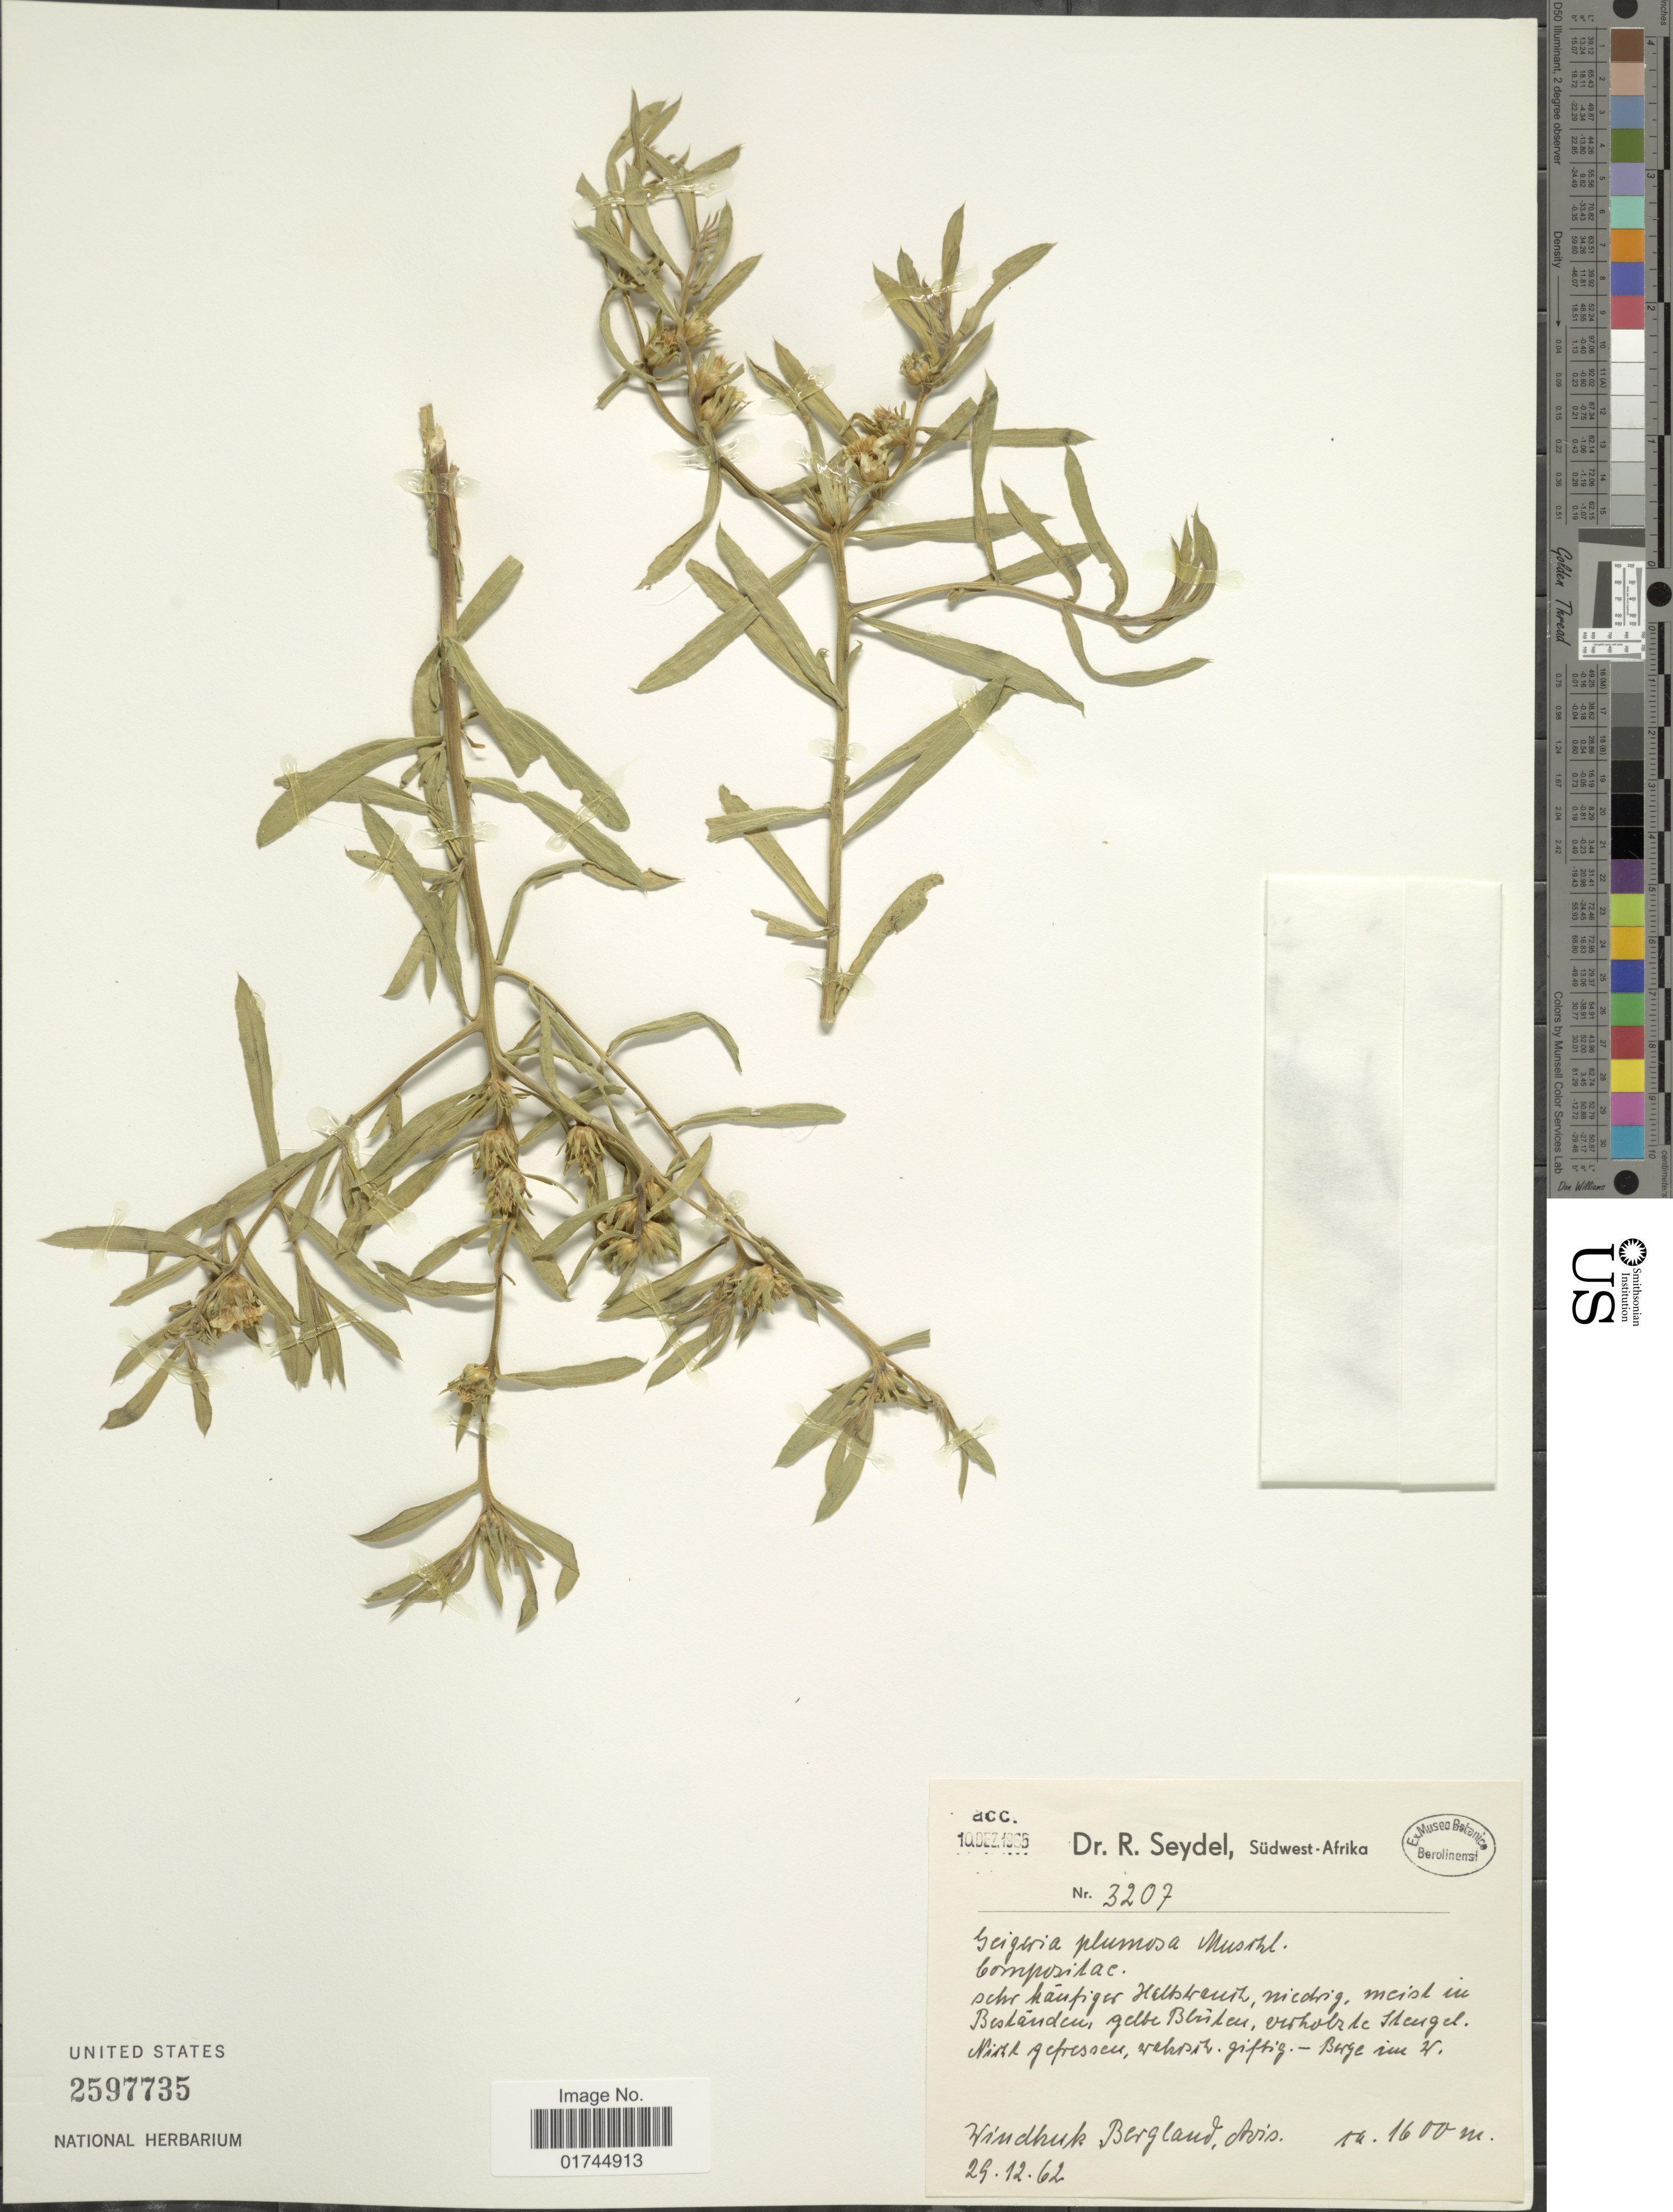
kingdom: Plantae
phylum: Tracheophyta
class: Magnoliopsida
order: Asterales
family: Asteraceae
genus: Geigeria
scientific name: Geigeria plumosa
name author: Muschl.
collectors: R. Seydel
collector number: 3207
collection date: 1962-12-29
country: Namibia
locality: Südwest-Afrika, Windhuk, Bergland. Avis.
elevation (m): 1600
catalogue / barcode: US 2597735